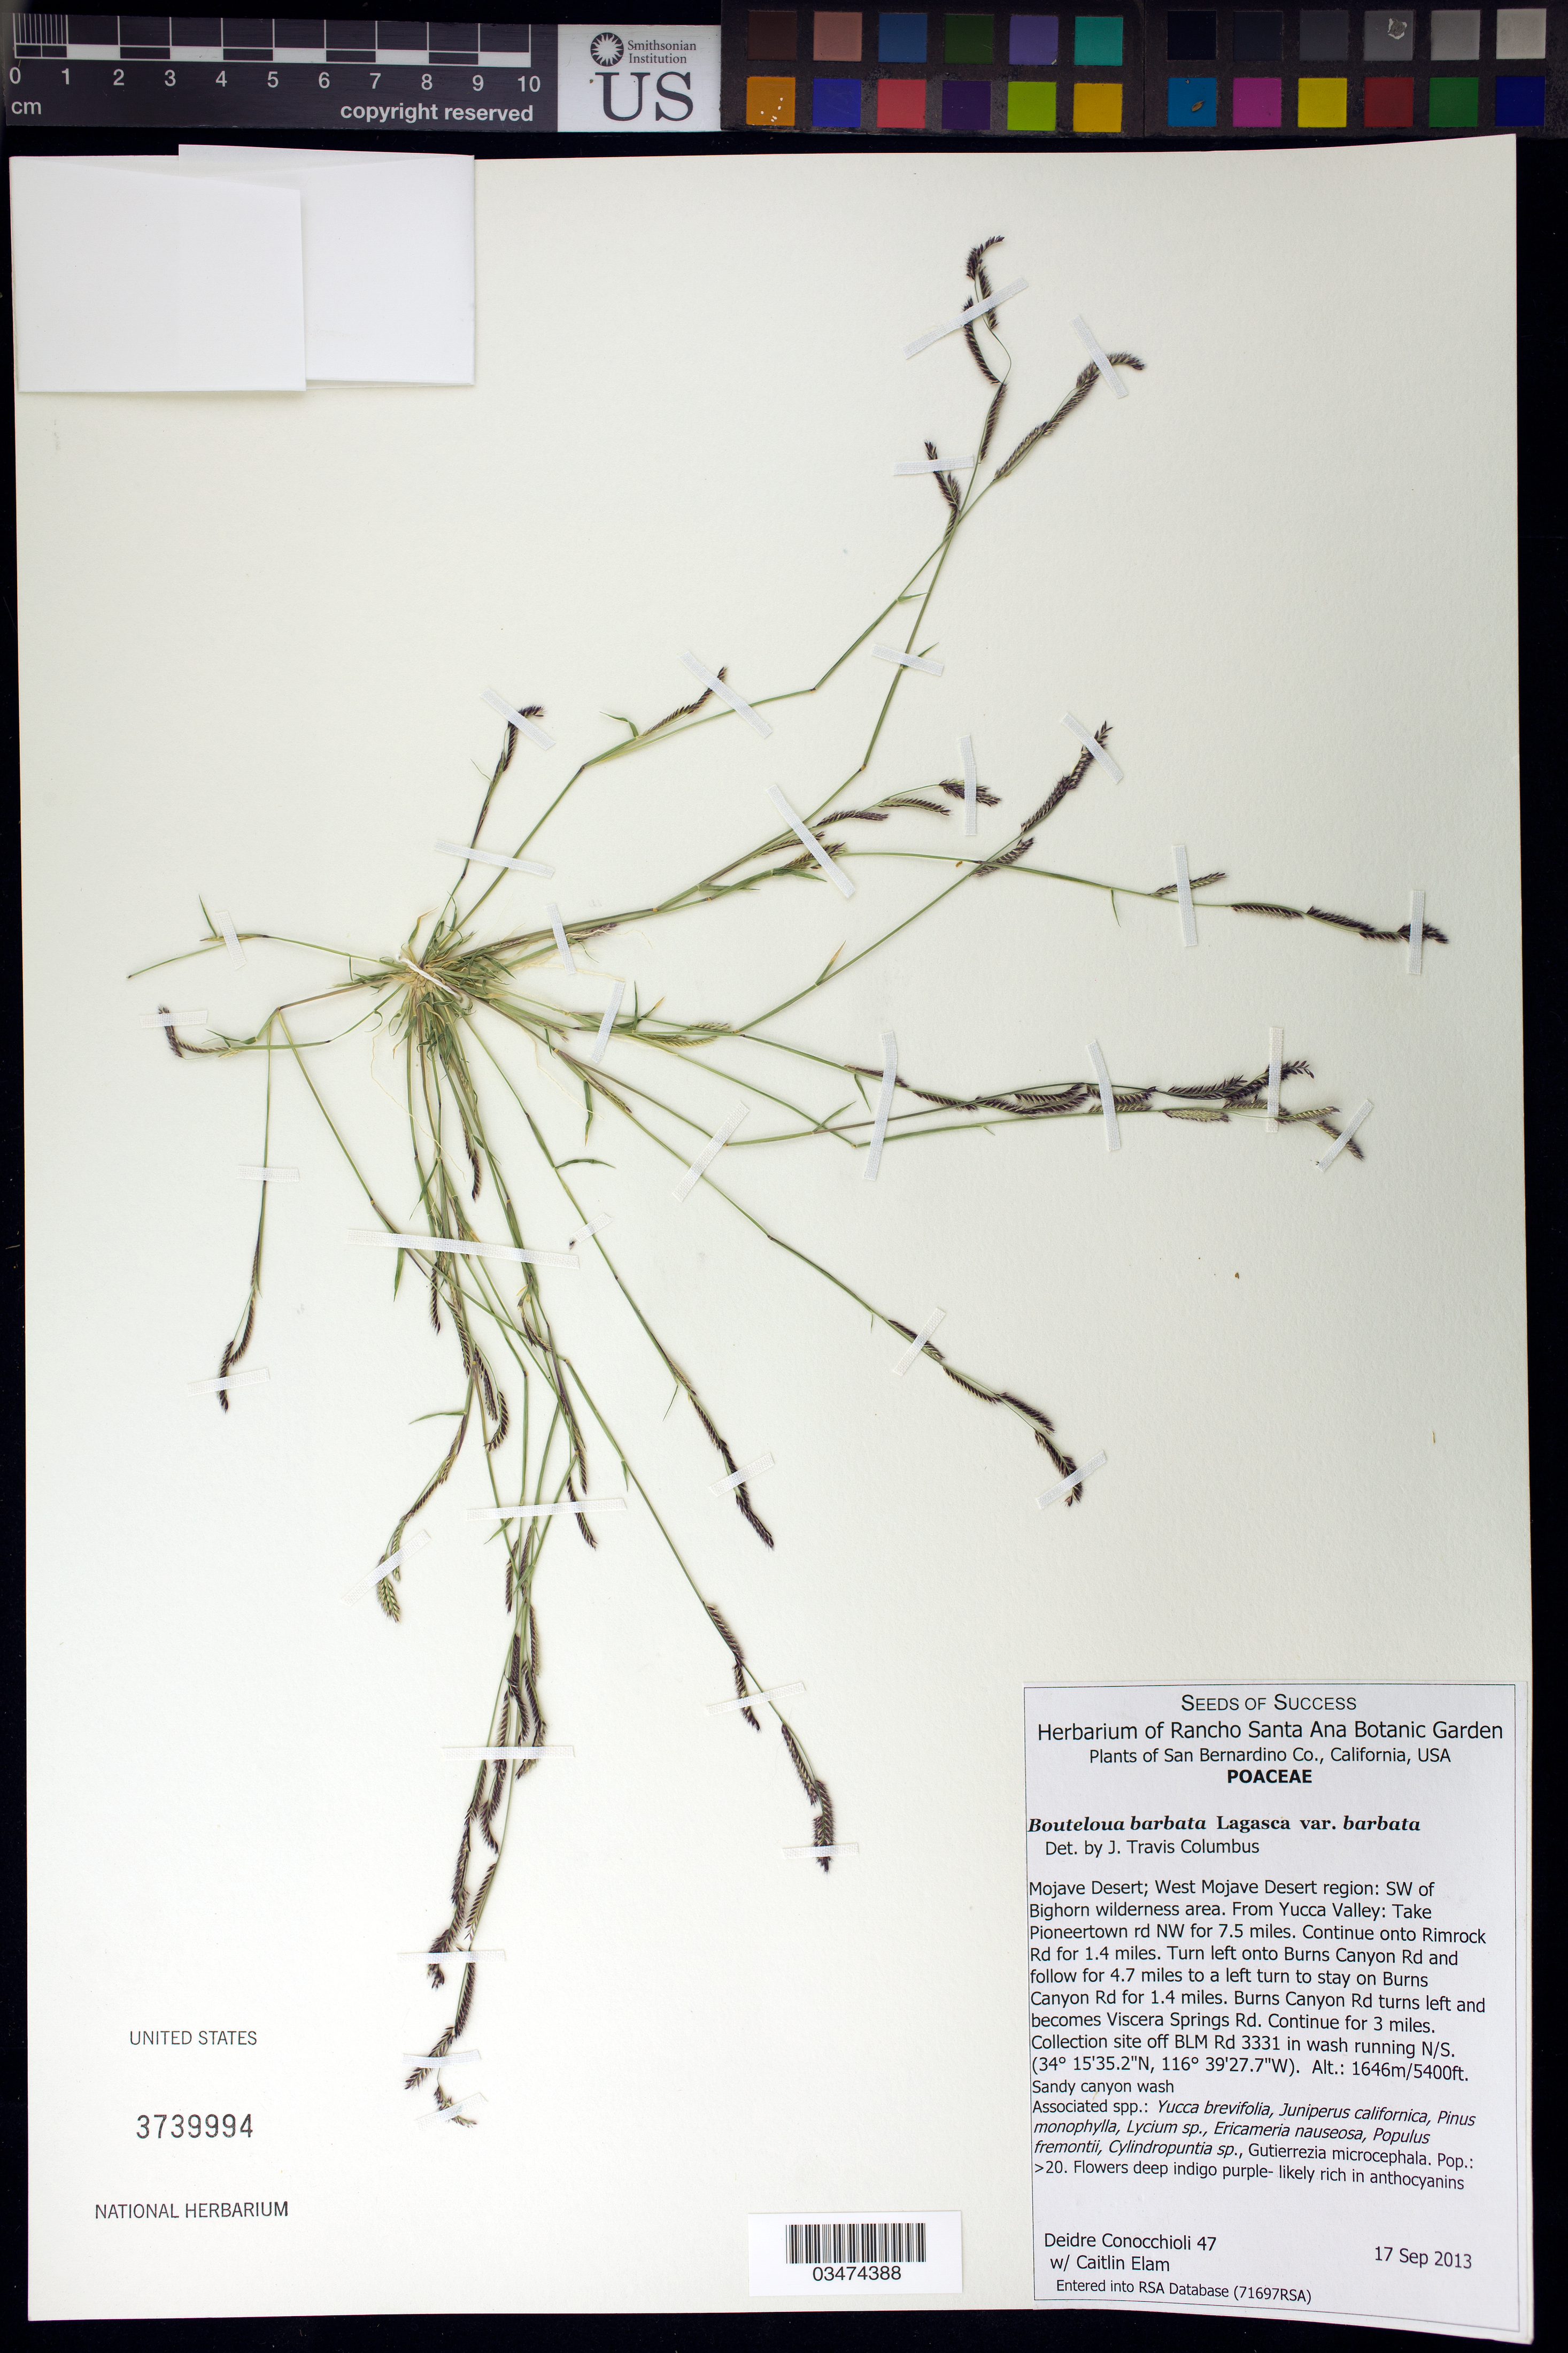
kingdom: Plantae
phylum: Tracheophyta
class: Liliopsida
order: Poales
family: Poaceae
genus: Bouteloua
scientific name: Bouteloua barbata var. barbata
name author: Lagger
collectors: D. Conocchioli & C. Elam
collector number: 47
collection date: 2013-09-17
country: United States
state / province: California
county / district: San Bernardino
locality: West Mojave Desert region: SW of Bighorn wilderness area, 3 mi. on Viscera Springs Rd., off BLM Rd. 3331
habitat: Sandy canyon wash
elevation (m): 1646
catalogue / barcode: US 3739994